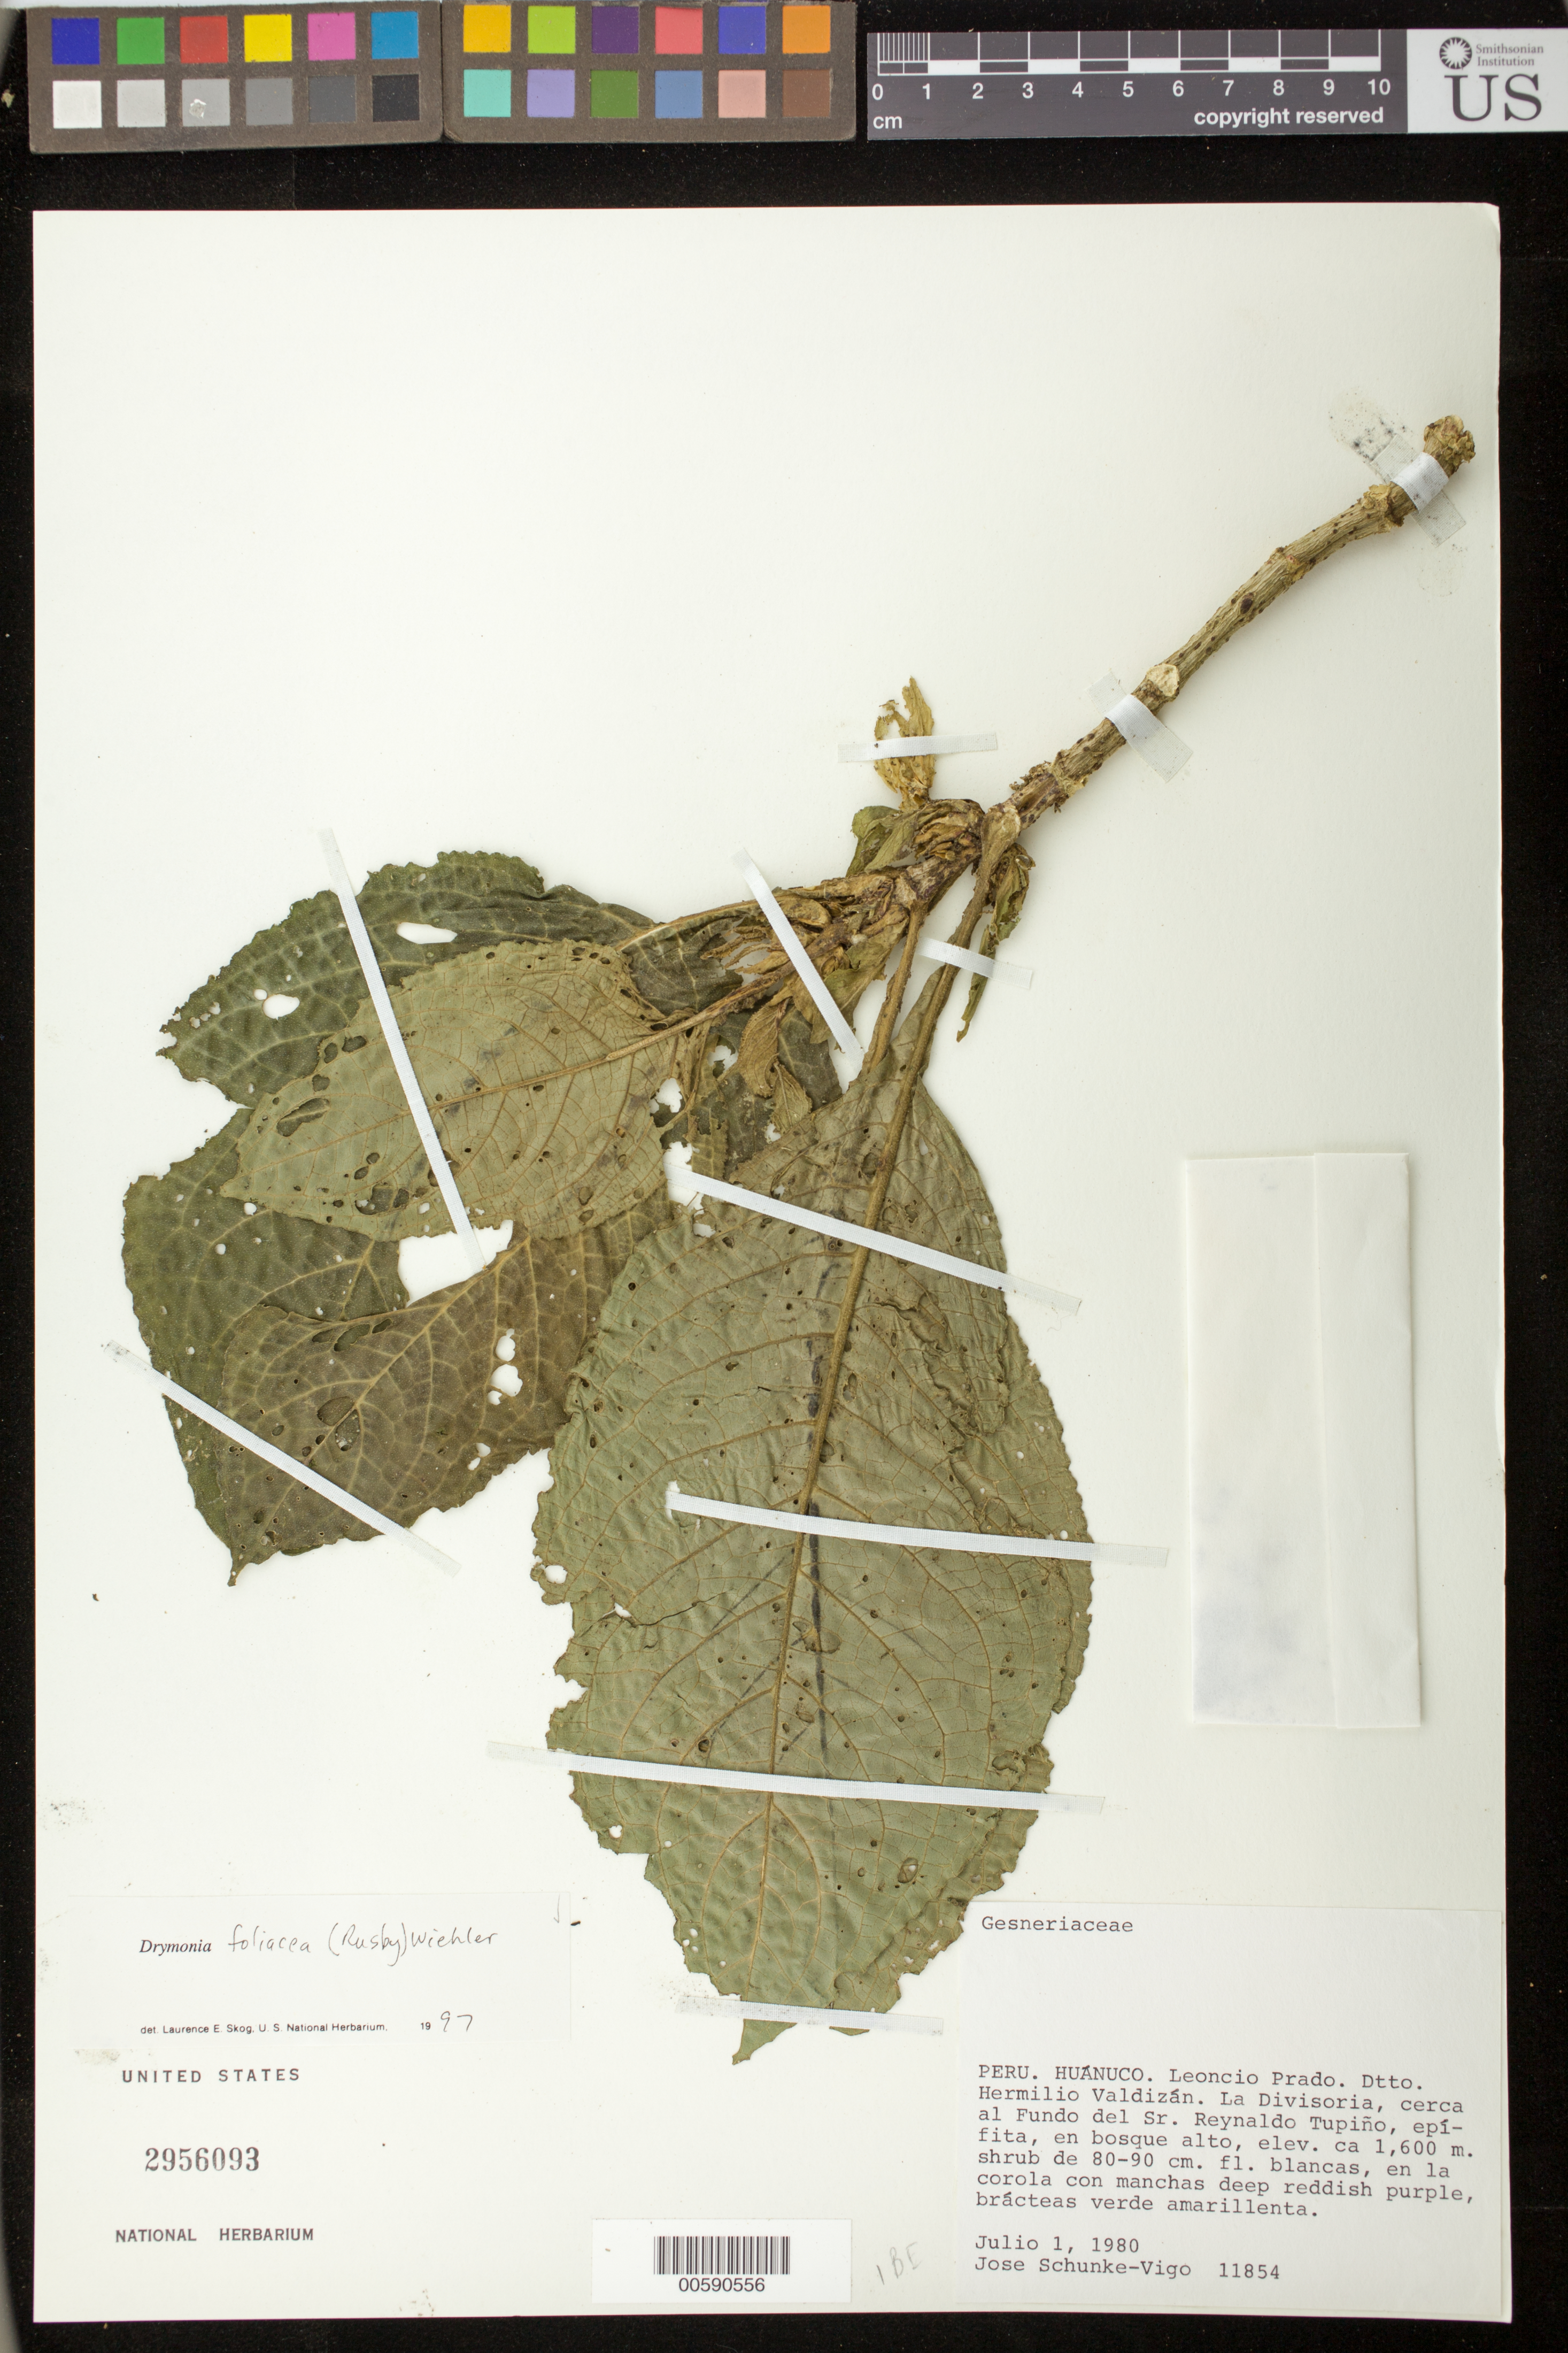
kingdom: Plantae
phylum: Tracheophyta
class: Magnoliopsida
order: Lamiales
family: Gesneriaceae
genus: Drymonia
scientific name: Drymonia foliacea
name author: (Rusby) Wiehler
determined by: Skog, Laurence E.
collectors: J. Schunke Vigo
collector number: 11854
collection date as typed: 01 Jul 1980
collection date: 1980-07-01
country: Peru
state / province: Huánuco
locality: Leoncio Prado, Dtto. Hermilio Valdizán; La Divisoria, cerca al Fundo del Sr. Reynaldo Tupiño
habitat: En bosque alto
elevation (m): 1600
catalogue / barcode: US 2956093